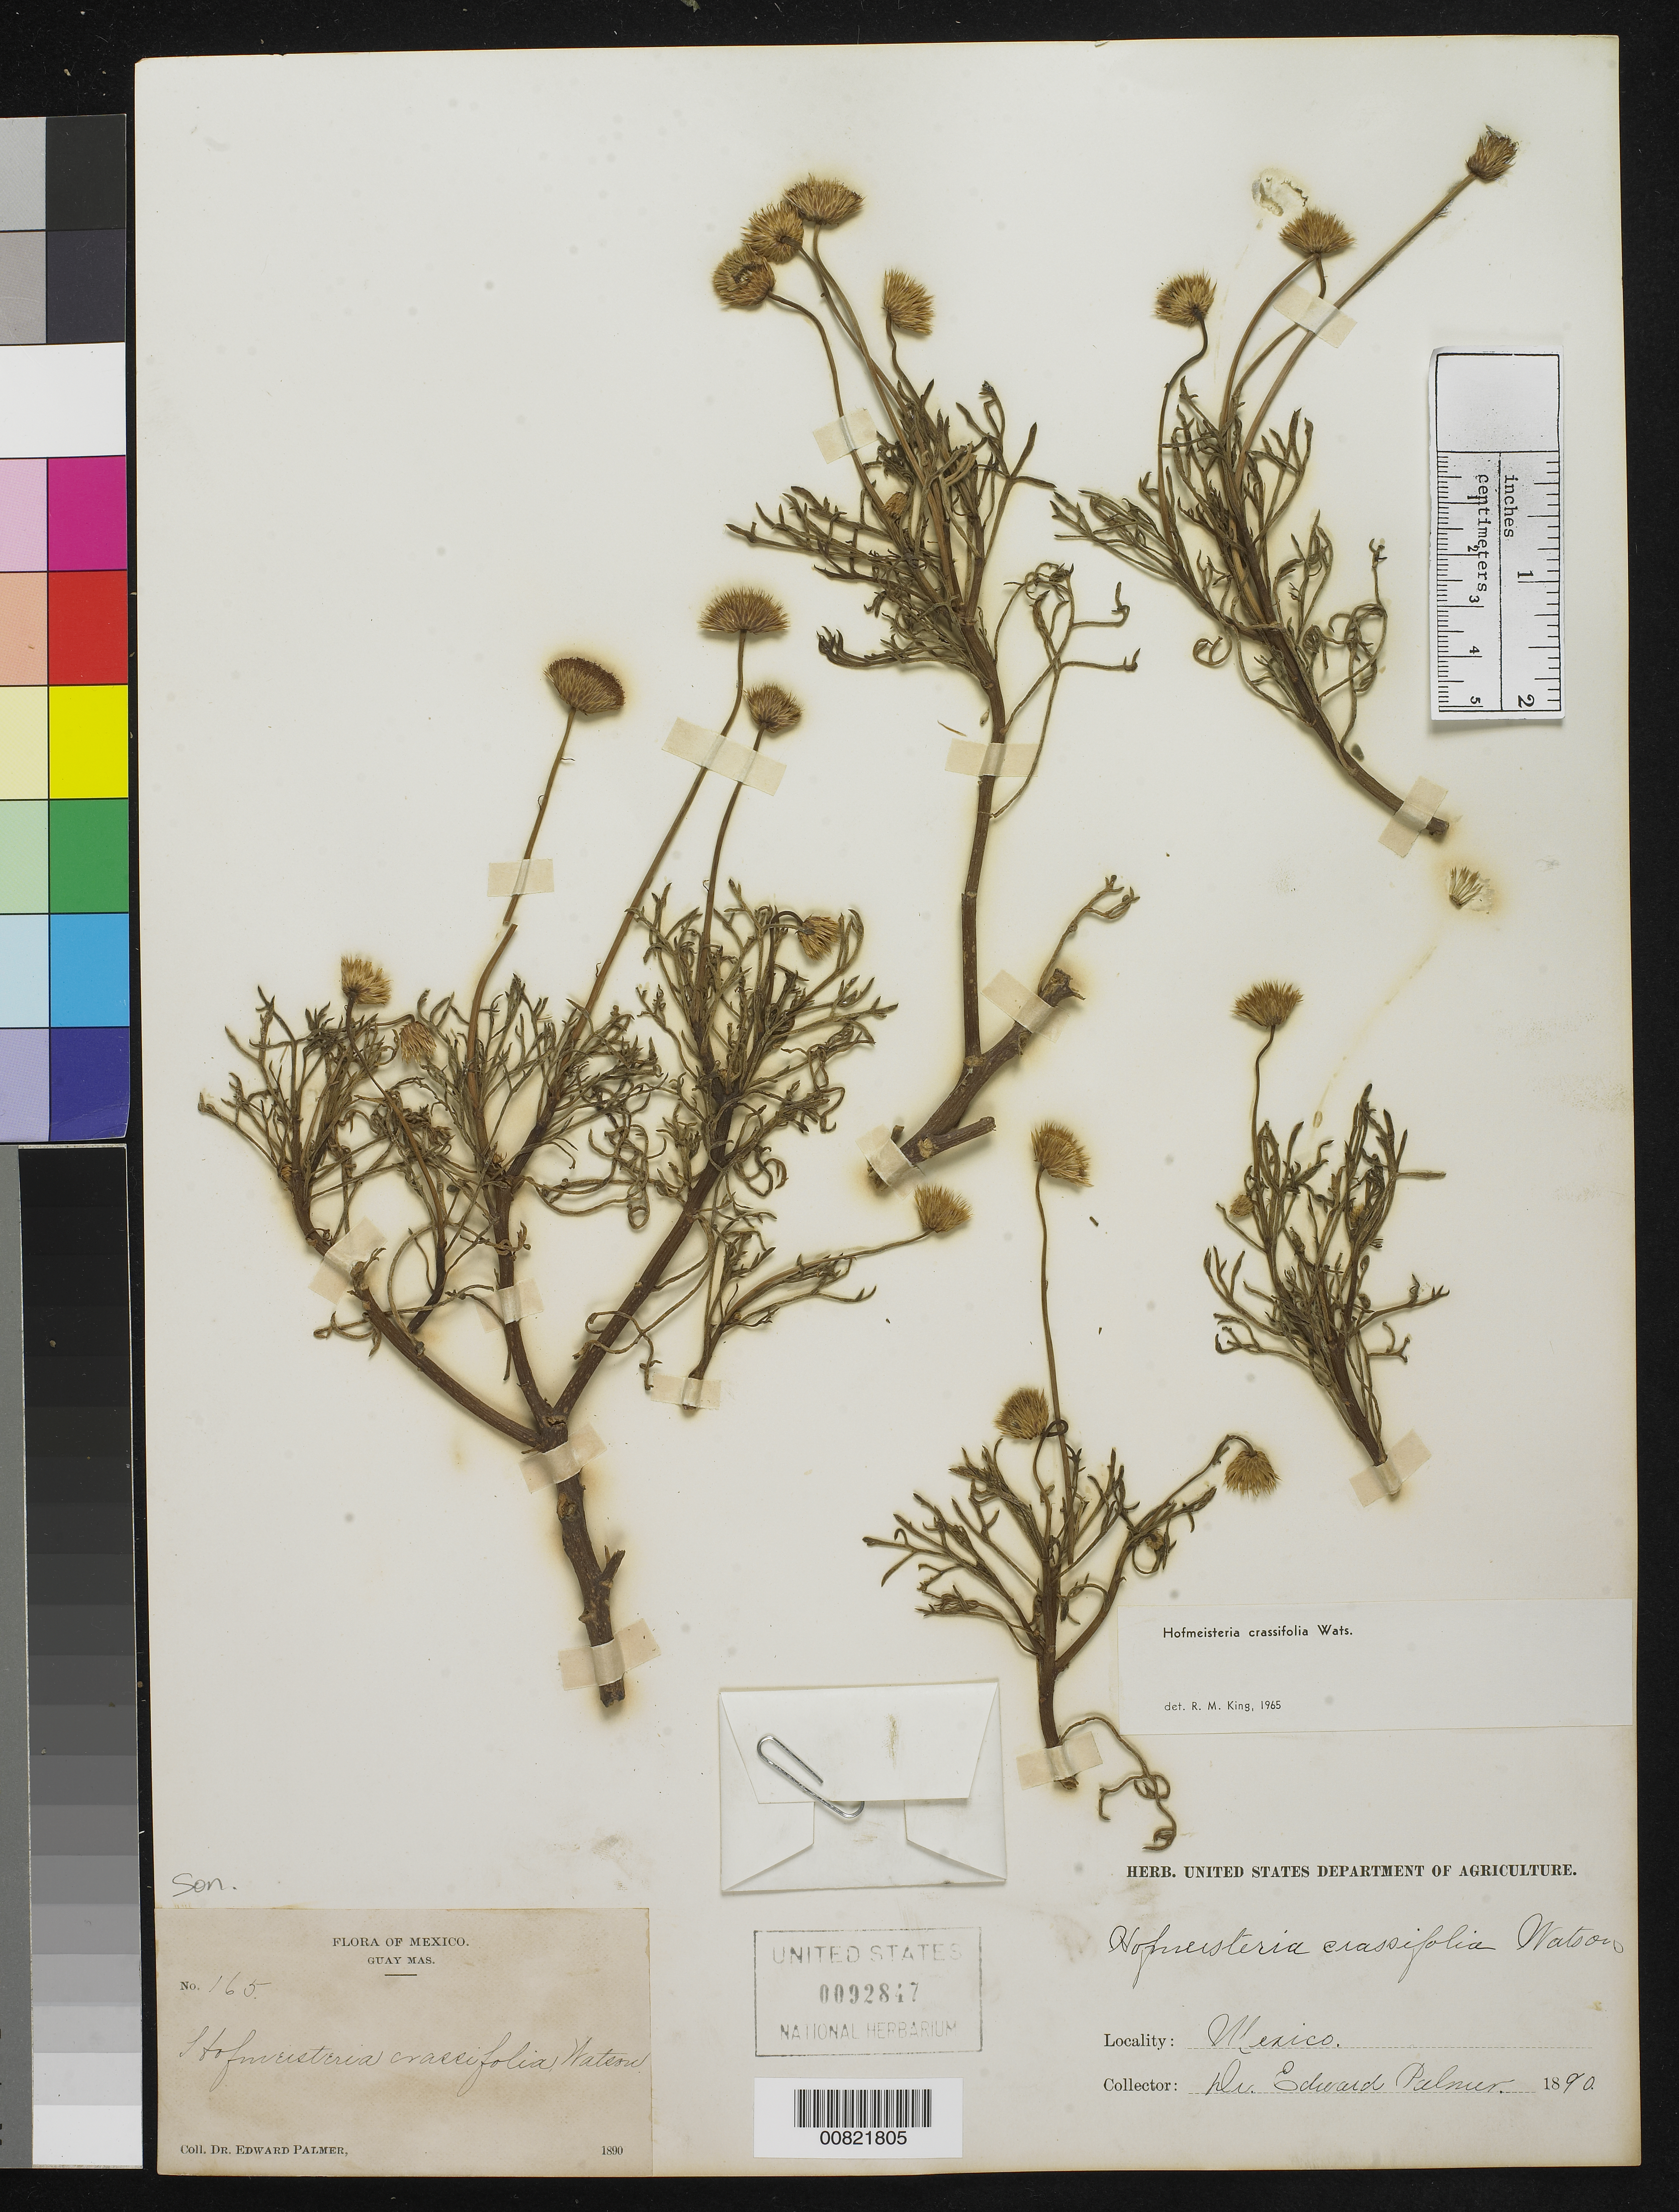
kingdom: Plantae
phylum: Tracheophyta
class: Magnoliopsida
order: Asterales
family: Asteraceae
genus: Hofmeisteria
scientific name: Hofmeisteria crassifolia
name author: S. Watson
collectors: E. Palmer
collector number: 165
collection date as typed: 1890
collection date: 1890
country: Mexico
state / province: Sonora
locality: Guaymas, Sonora.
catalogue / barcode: US 92847